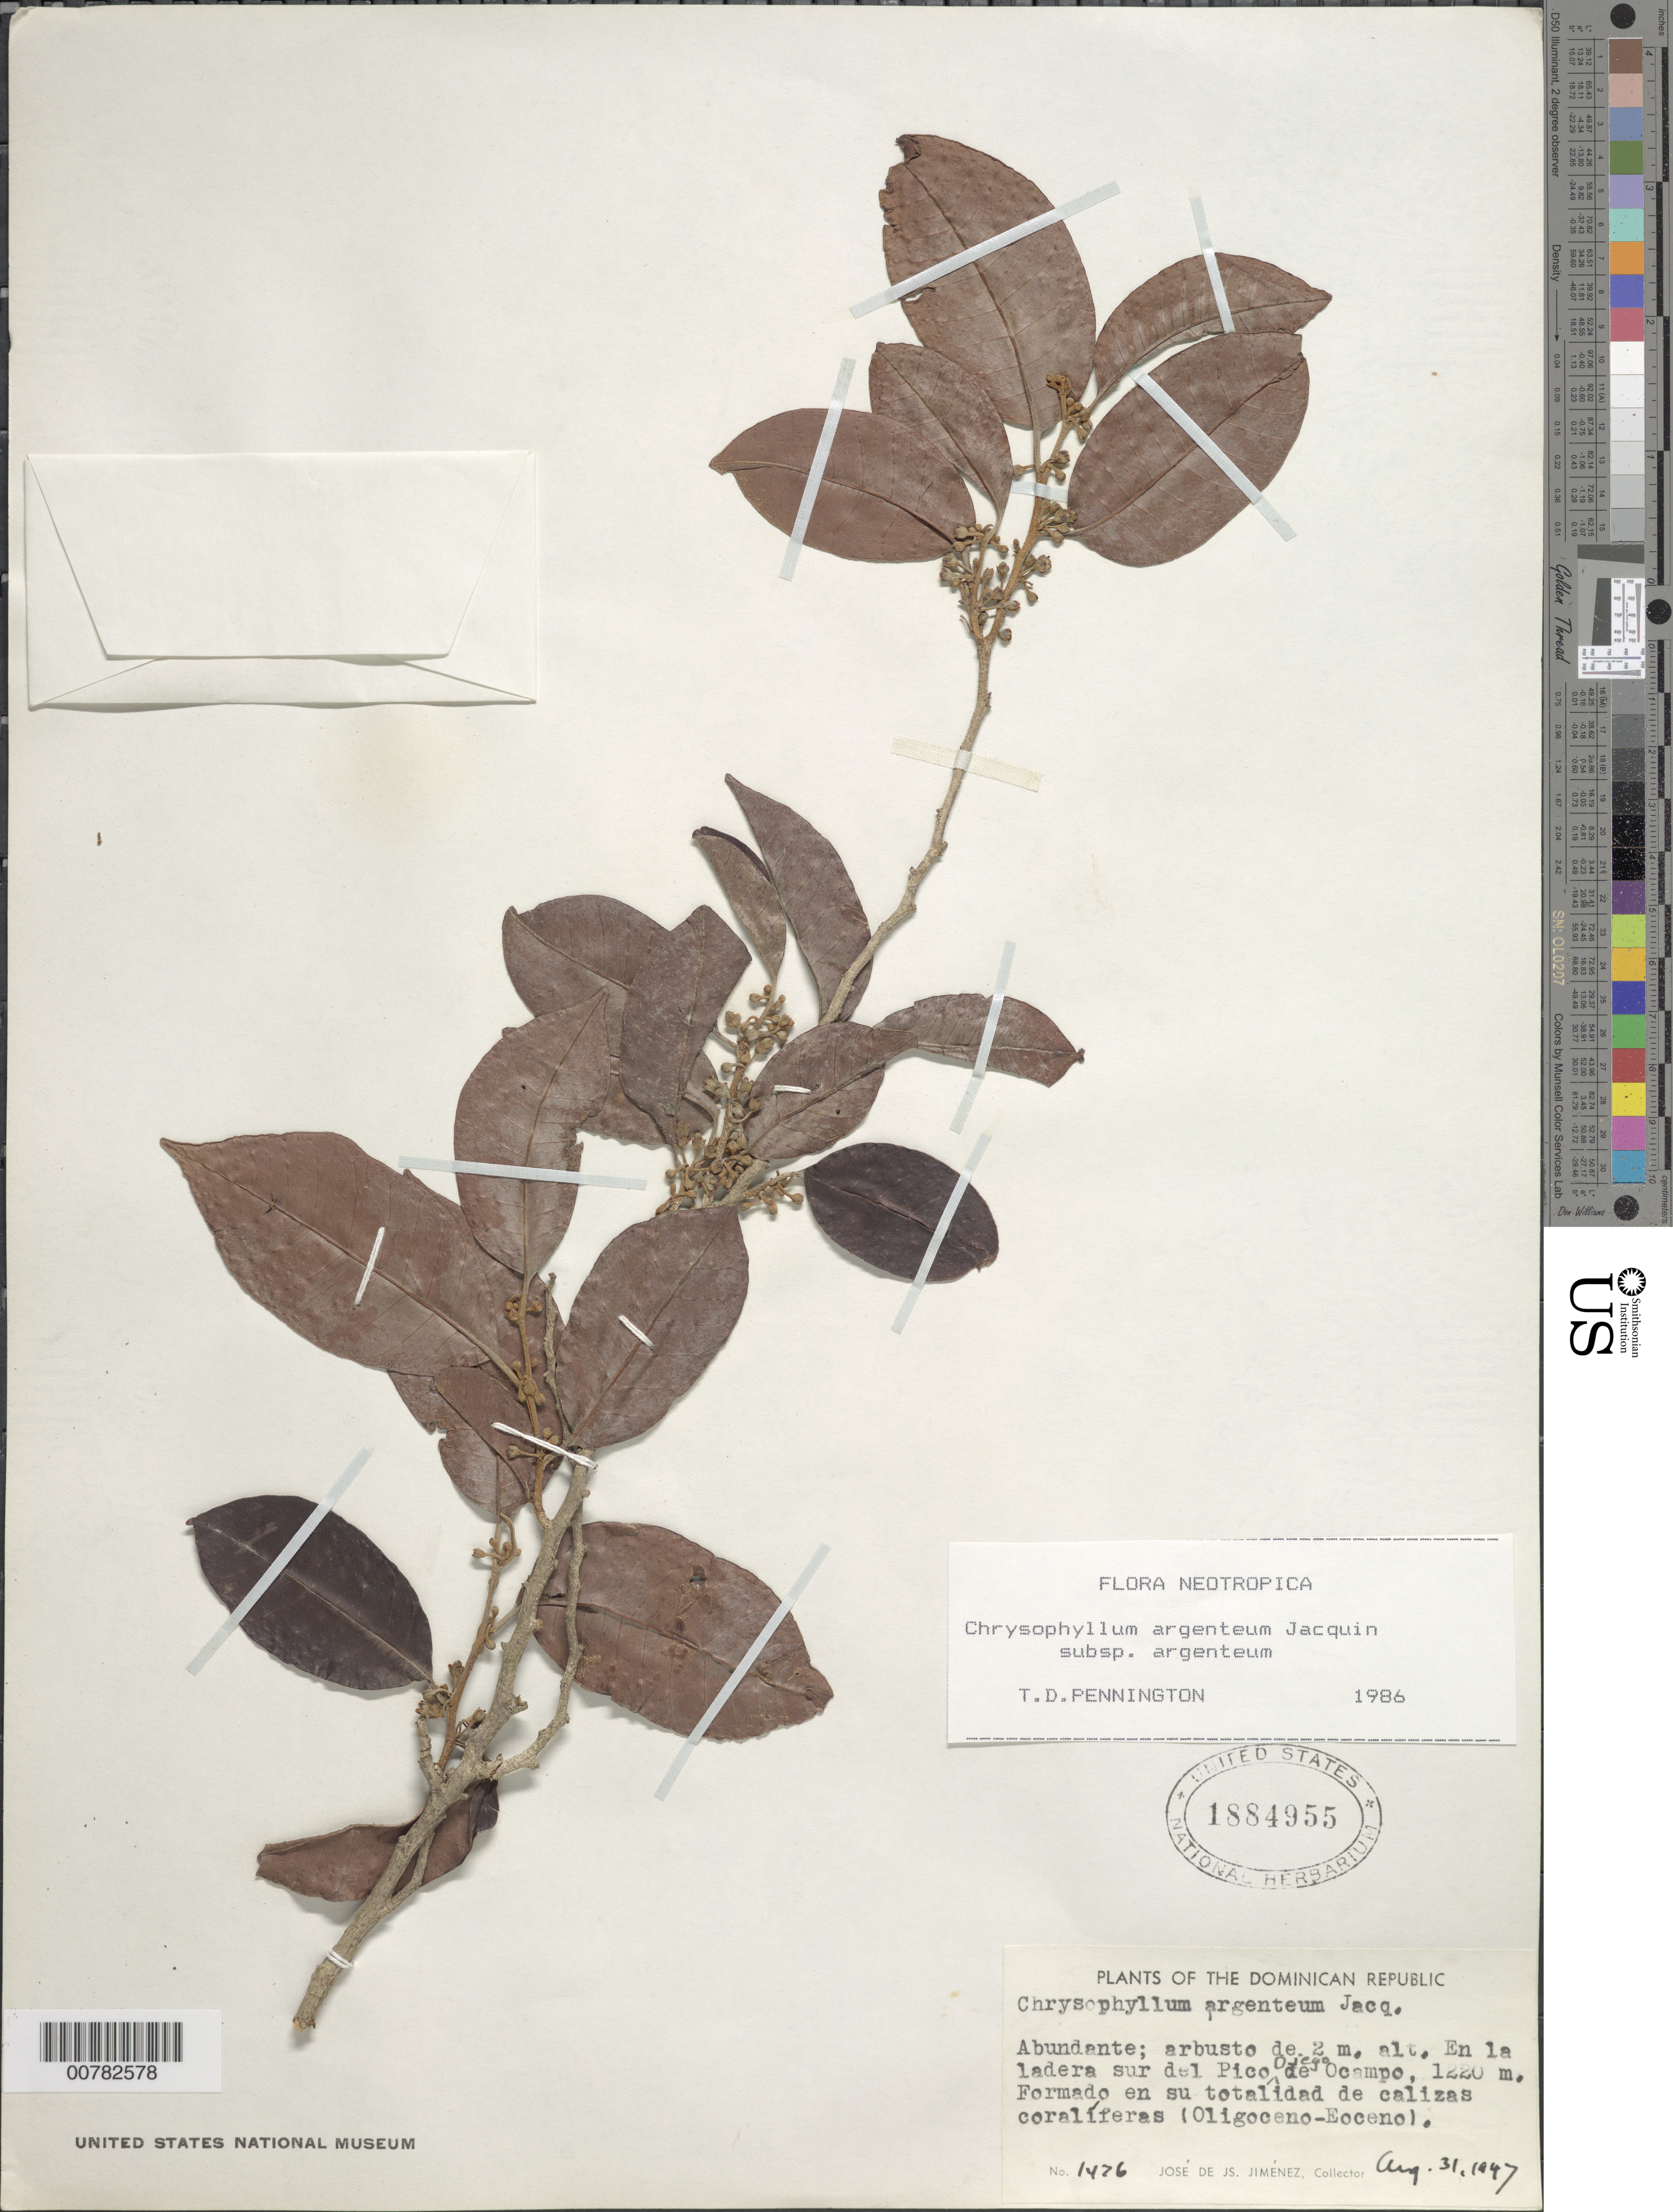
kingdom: Plantae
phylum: Tracheophyta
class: Magnoliopsida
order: Ericales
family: Sapotaceae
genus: Chrysophyllum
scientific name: Chrysophyllum argenteum subsp. auratum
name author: (Miq.) T.D. Penn.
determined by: Pennington, T. D., (K)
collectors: J. J. Jiménez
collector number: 1476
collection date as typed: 31 Aug 1947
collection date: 1947-08-31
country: Dominican Republic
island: Hispaniola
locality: South hillside of Diego de Ocampo Peak.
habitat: Formed of coraliferous limestone (Oligoceno-Eoceno).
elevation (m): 1220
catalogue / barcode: US 1884955